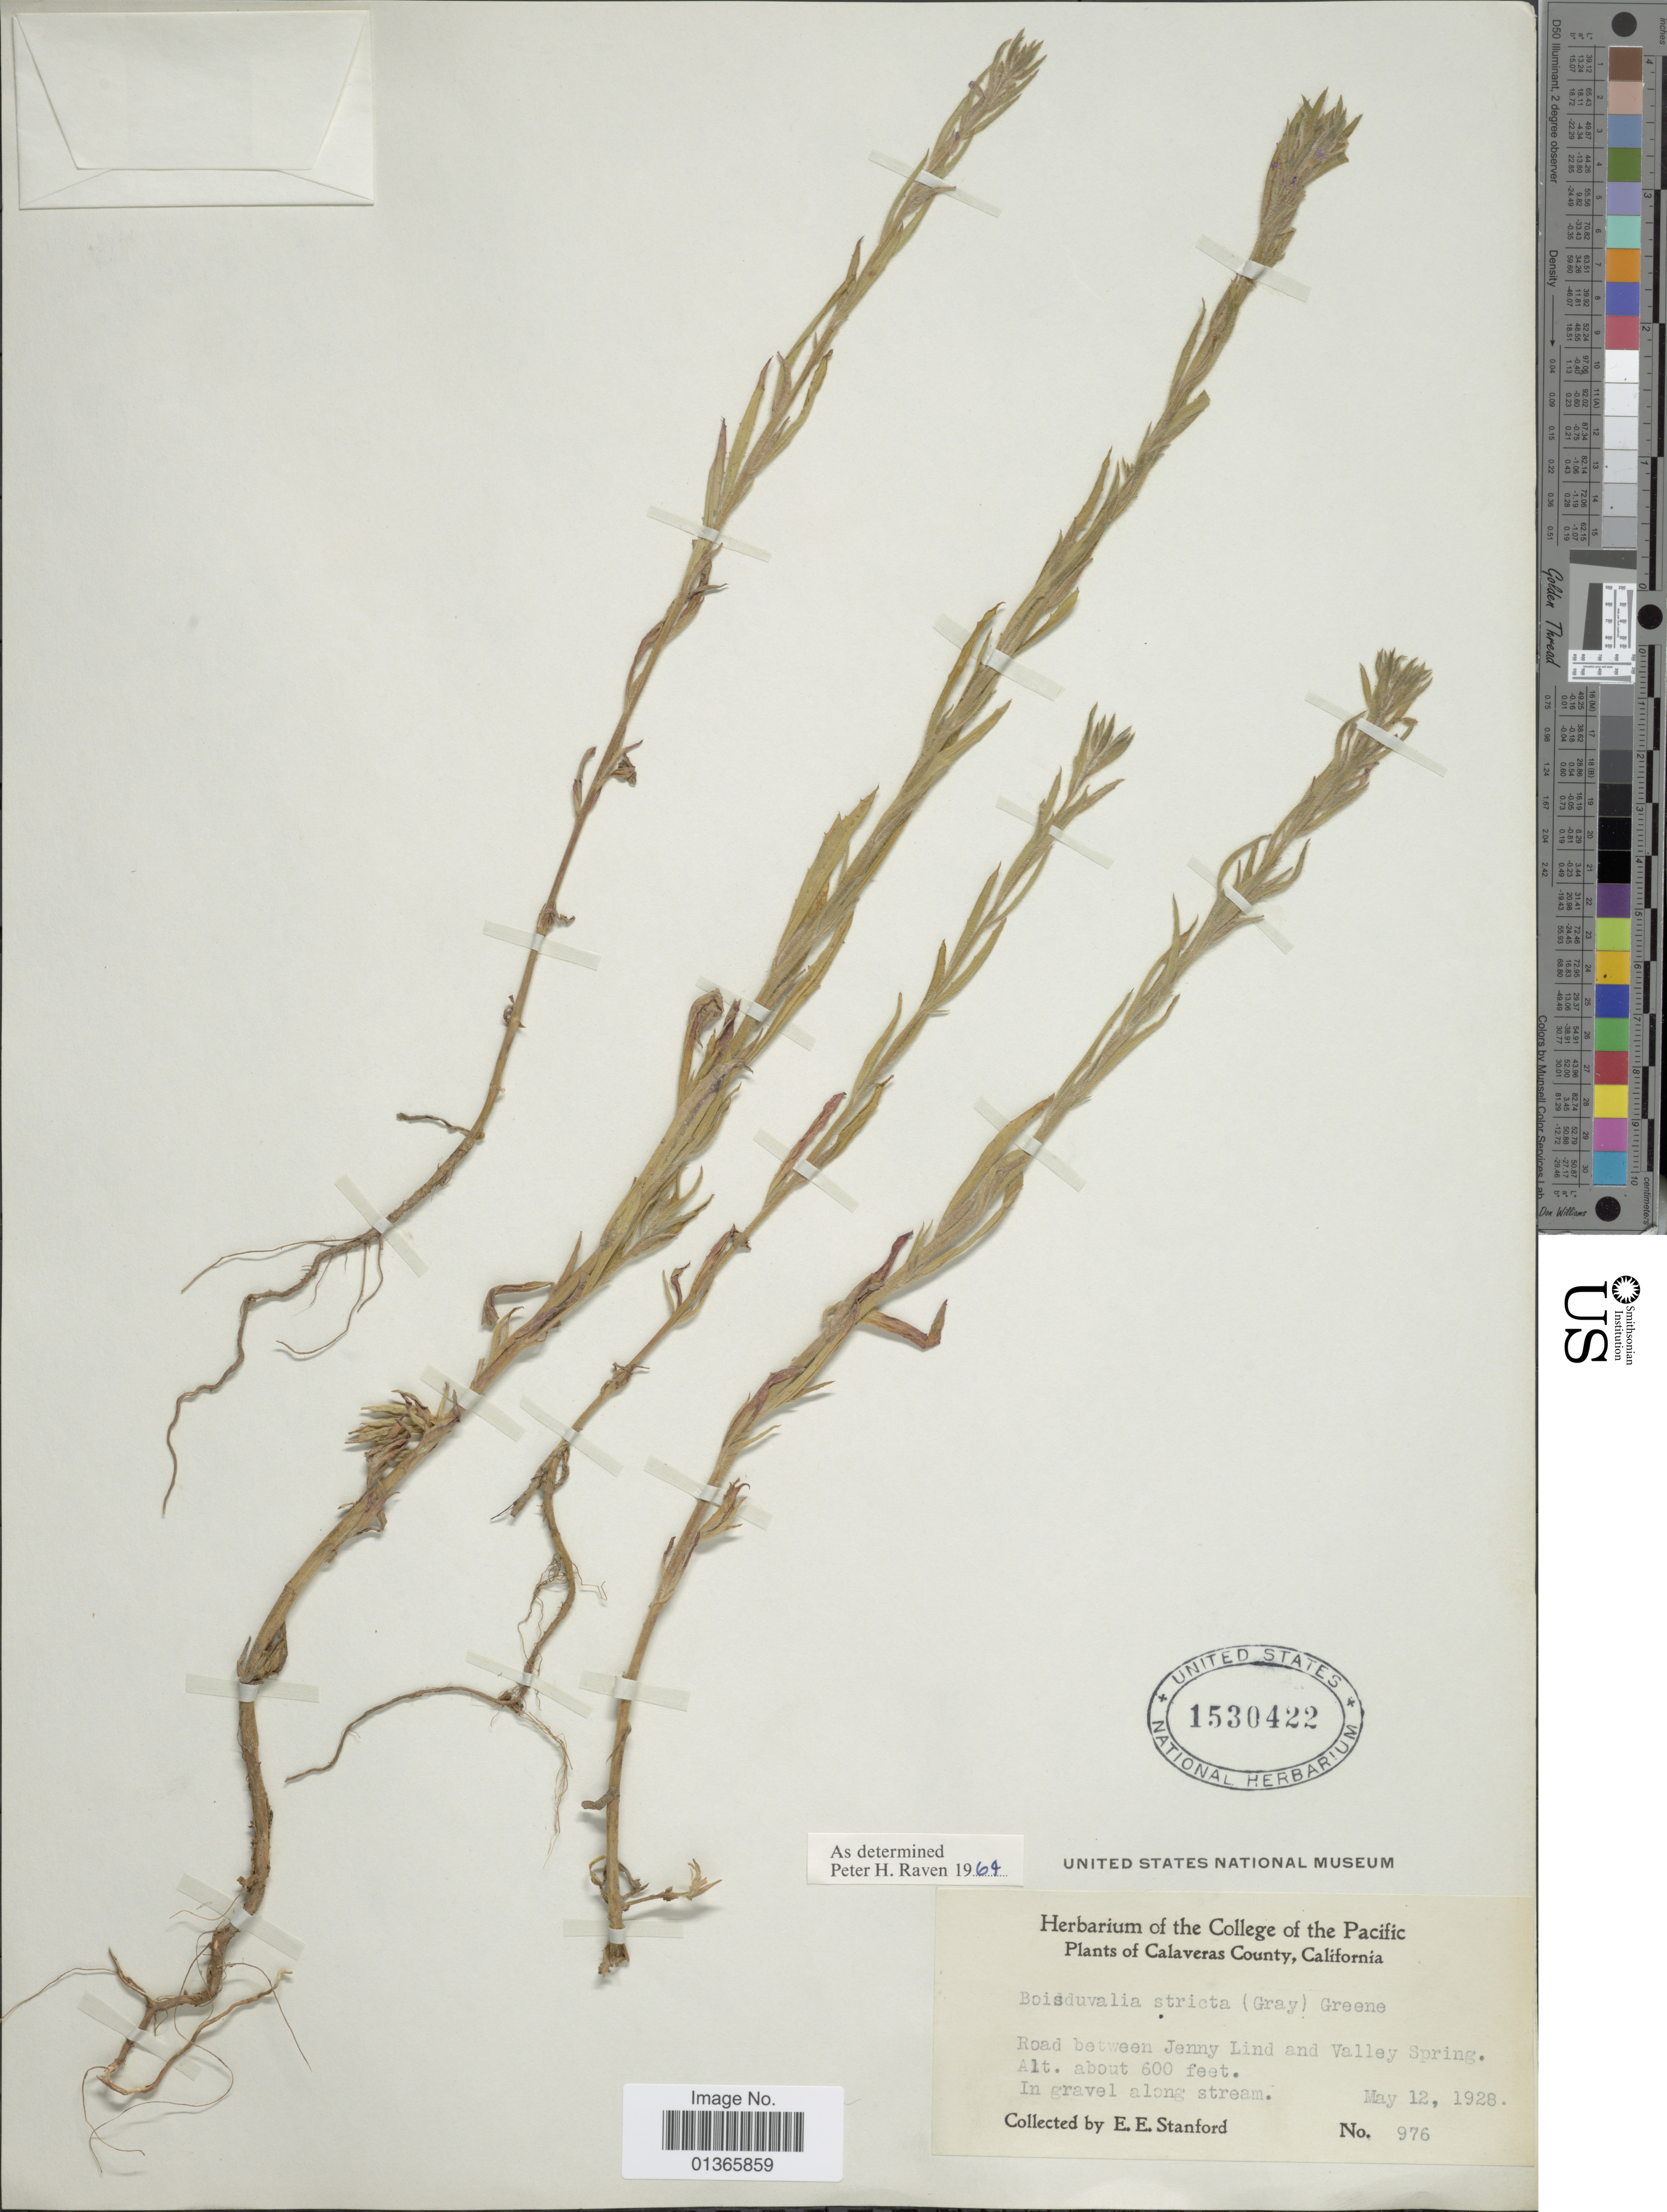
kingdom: Plantae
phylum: Tracheophyta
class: Magnoliopsida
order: Myrtales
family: Onagraceae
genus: Epilobium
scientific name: Epilobium torreyi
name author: (S. Watson) Hoch & P.H. Raven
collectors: E. Stanford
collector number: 976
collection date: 1928-05-12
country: United States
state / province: California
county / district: Calaveras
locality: Calaveras County. Road between Jenny Lind and Valley Spring.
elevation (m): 183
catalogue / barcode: US 1530422